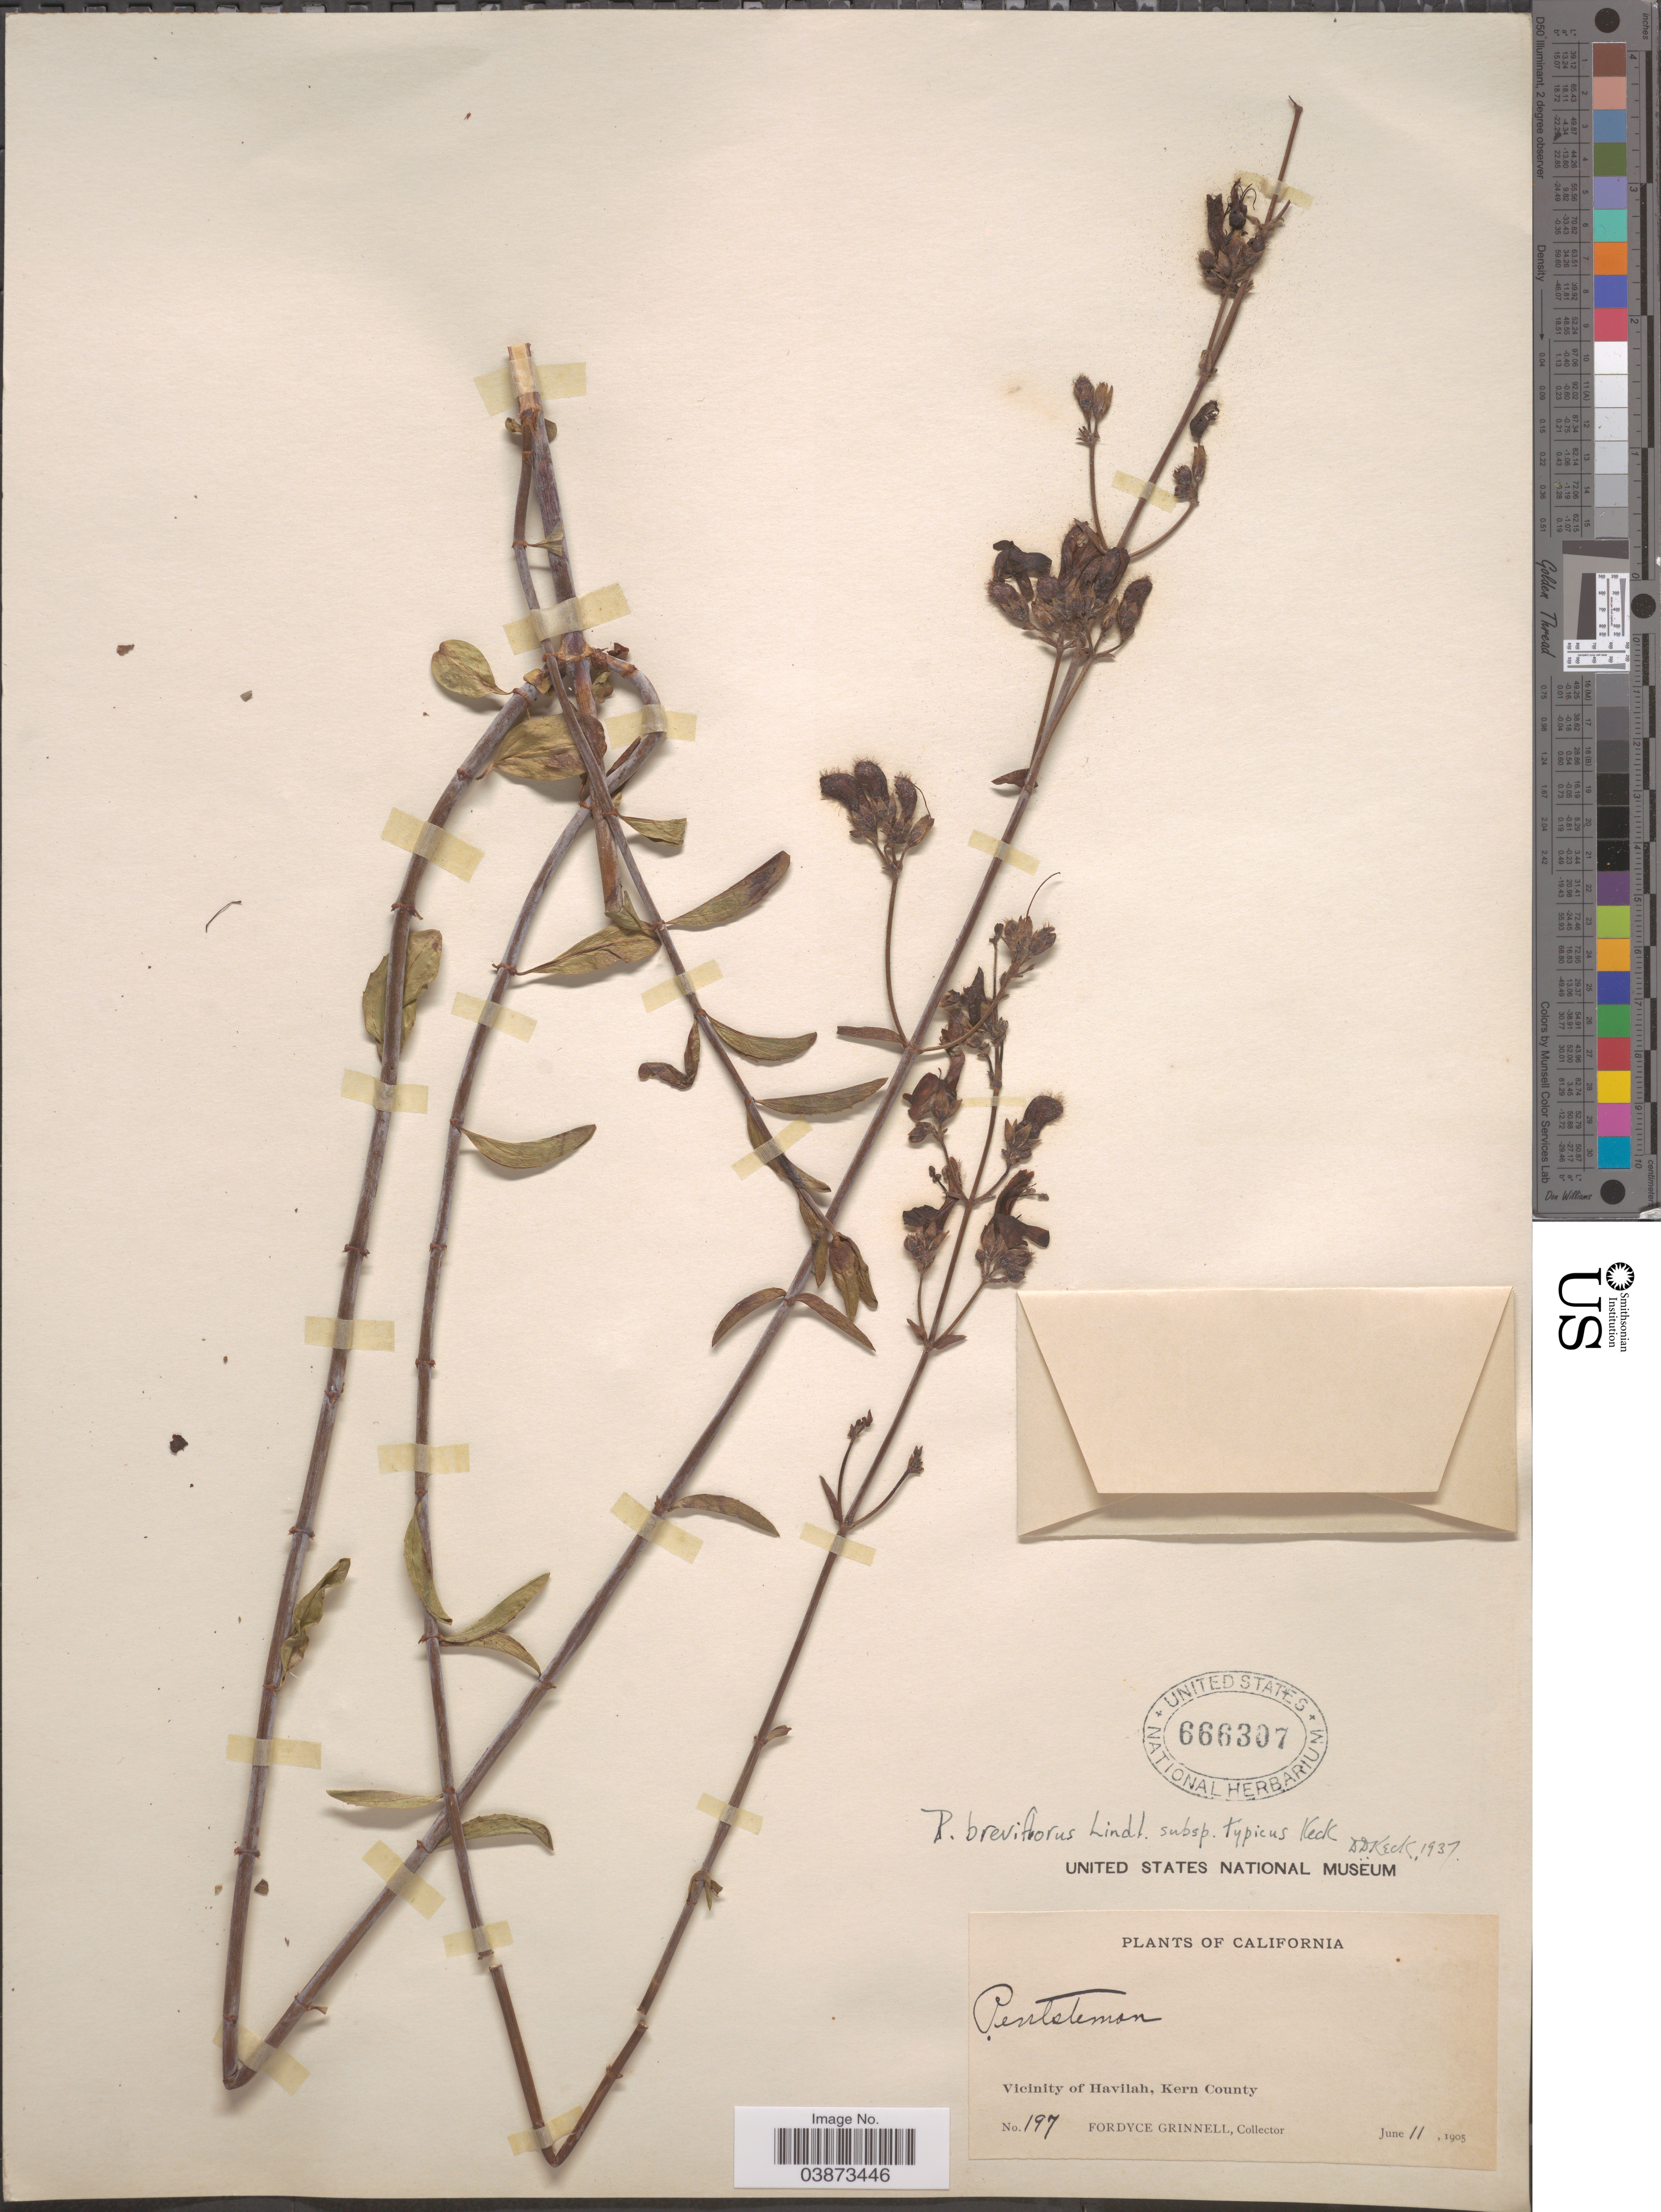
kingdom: Plantae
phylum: Tracheophyta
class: Magnoliopsida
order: Lamiales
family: Plantaginaceae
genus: Penstemon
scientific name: Penstemon breviflorus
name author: Lindl.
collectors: F. Grinnell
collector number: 197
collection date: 1905-06-11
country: United States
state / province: California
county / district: Kern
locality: Vicinity of Havilah, Kern County.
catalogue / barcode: US 666307